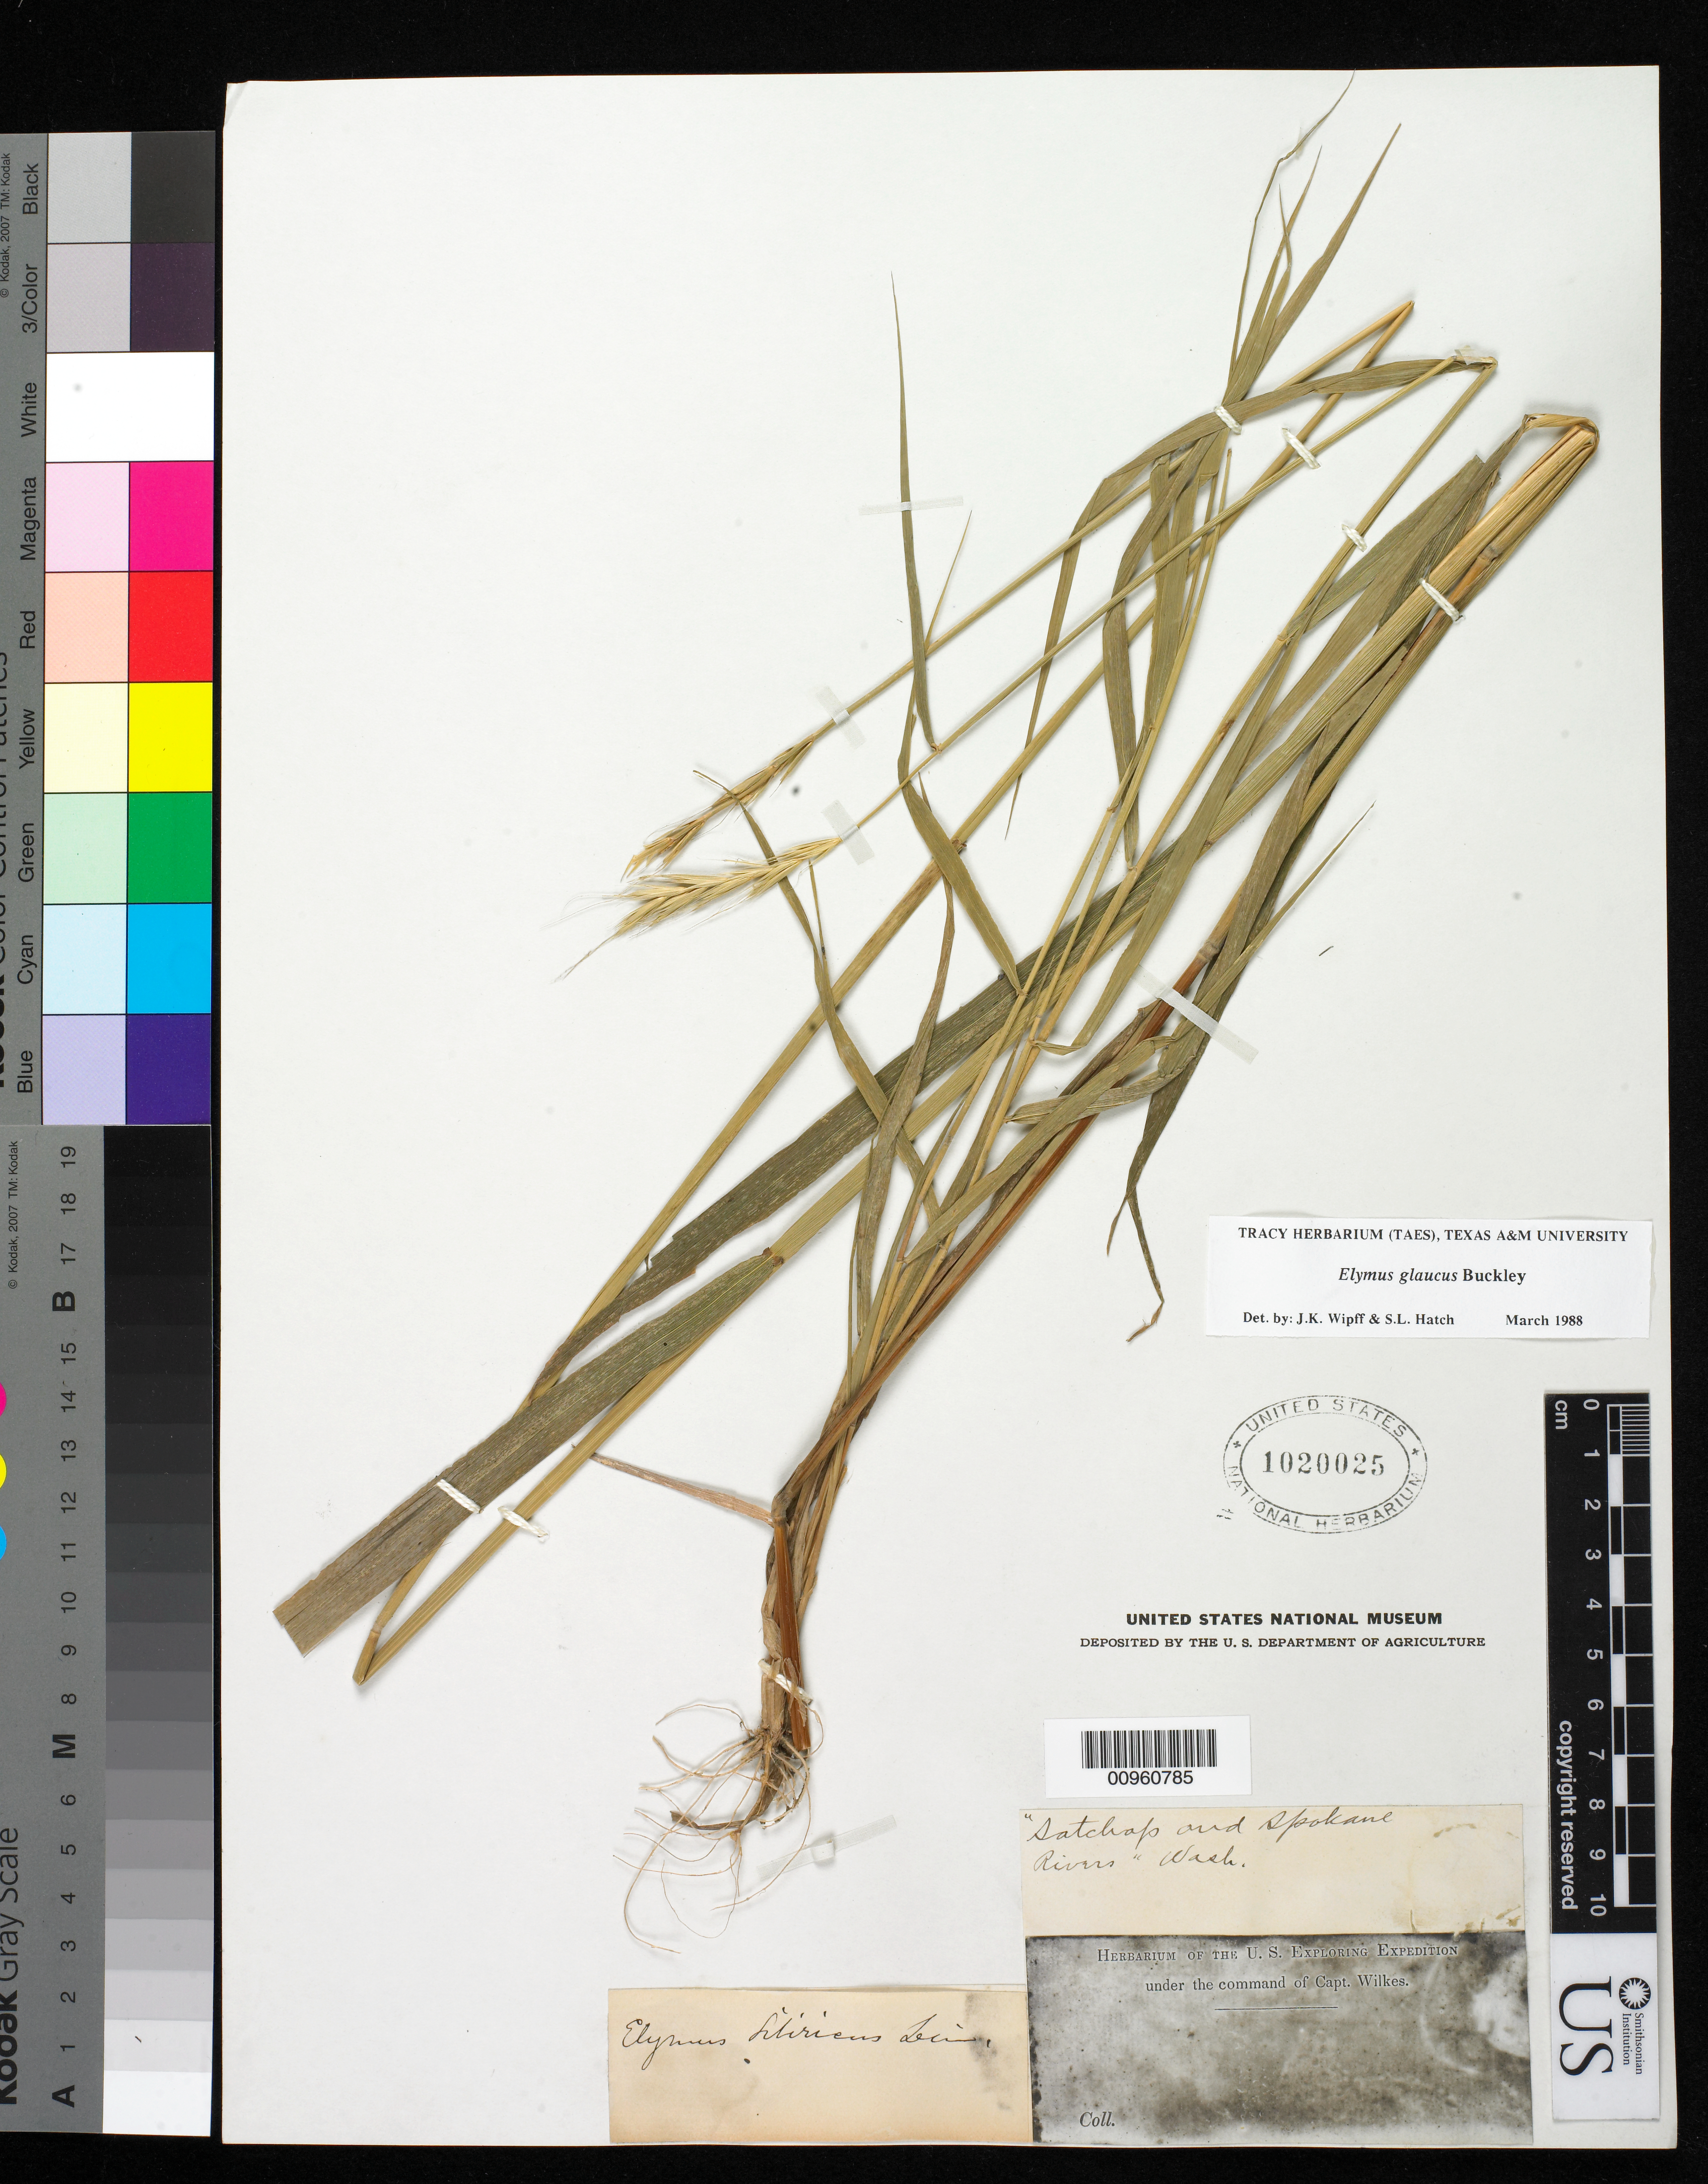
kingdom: Plantae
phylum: Tracheophyta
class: Liliopsida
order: Poales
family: Poaceae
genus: Elymus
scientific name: Elymus glaucus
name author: Buckley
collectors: Wilkes Explor. Exped.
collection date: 1838/1842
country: United States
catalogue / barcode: US 1020025